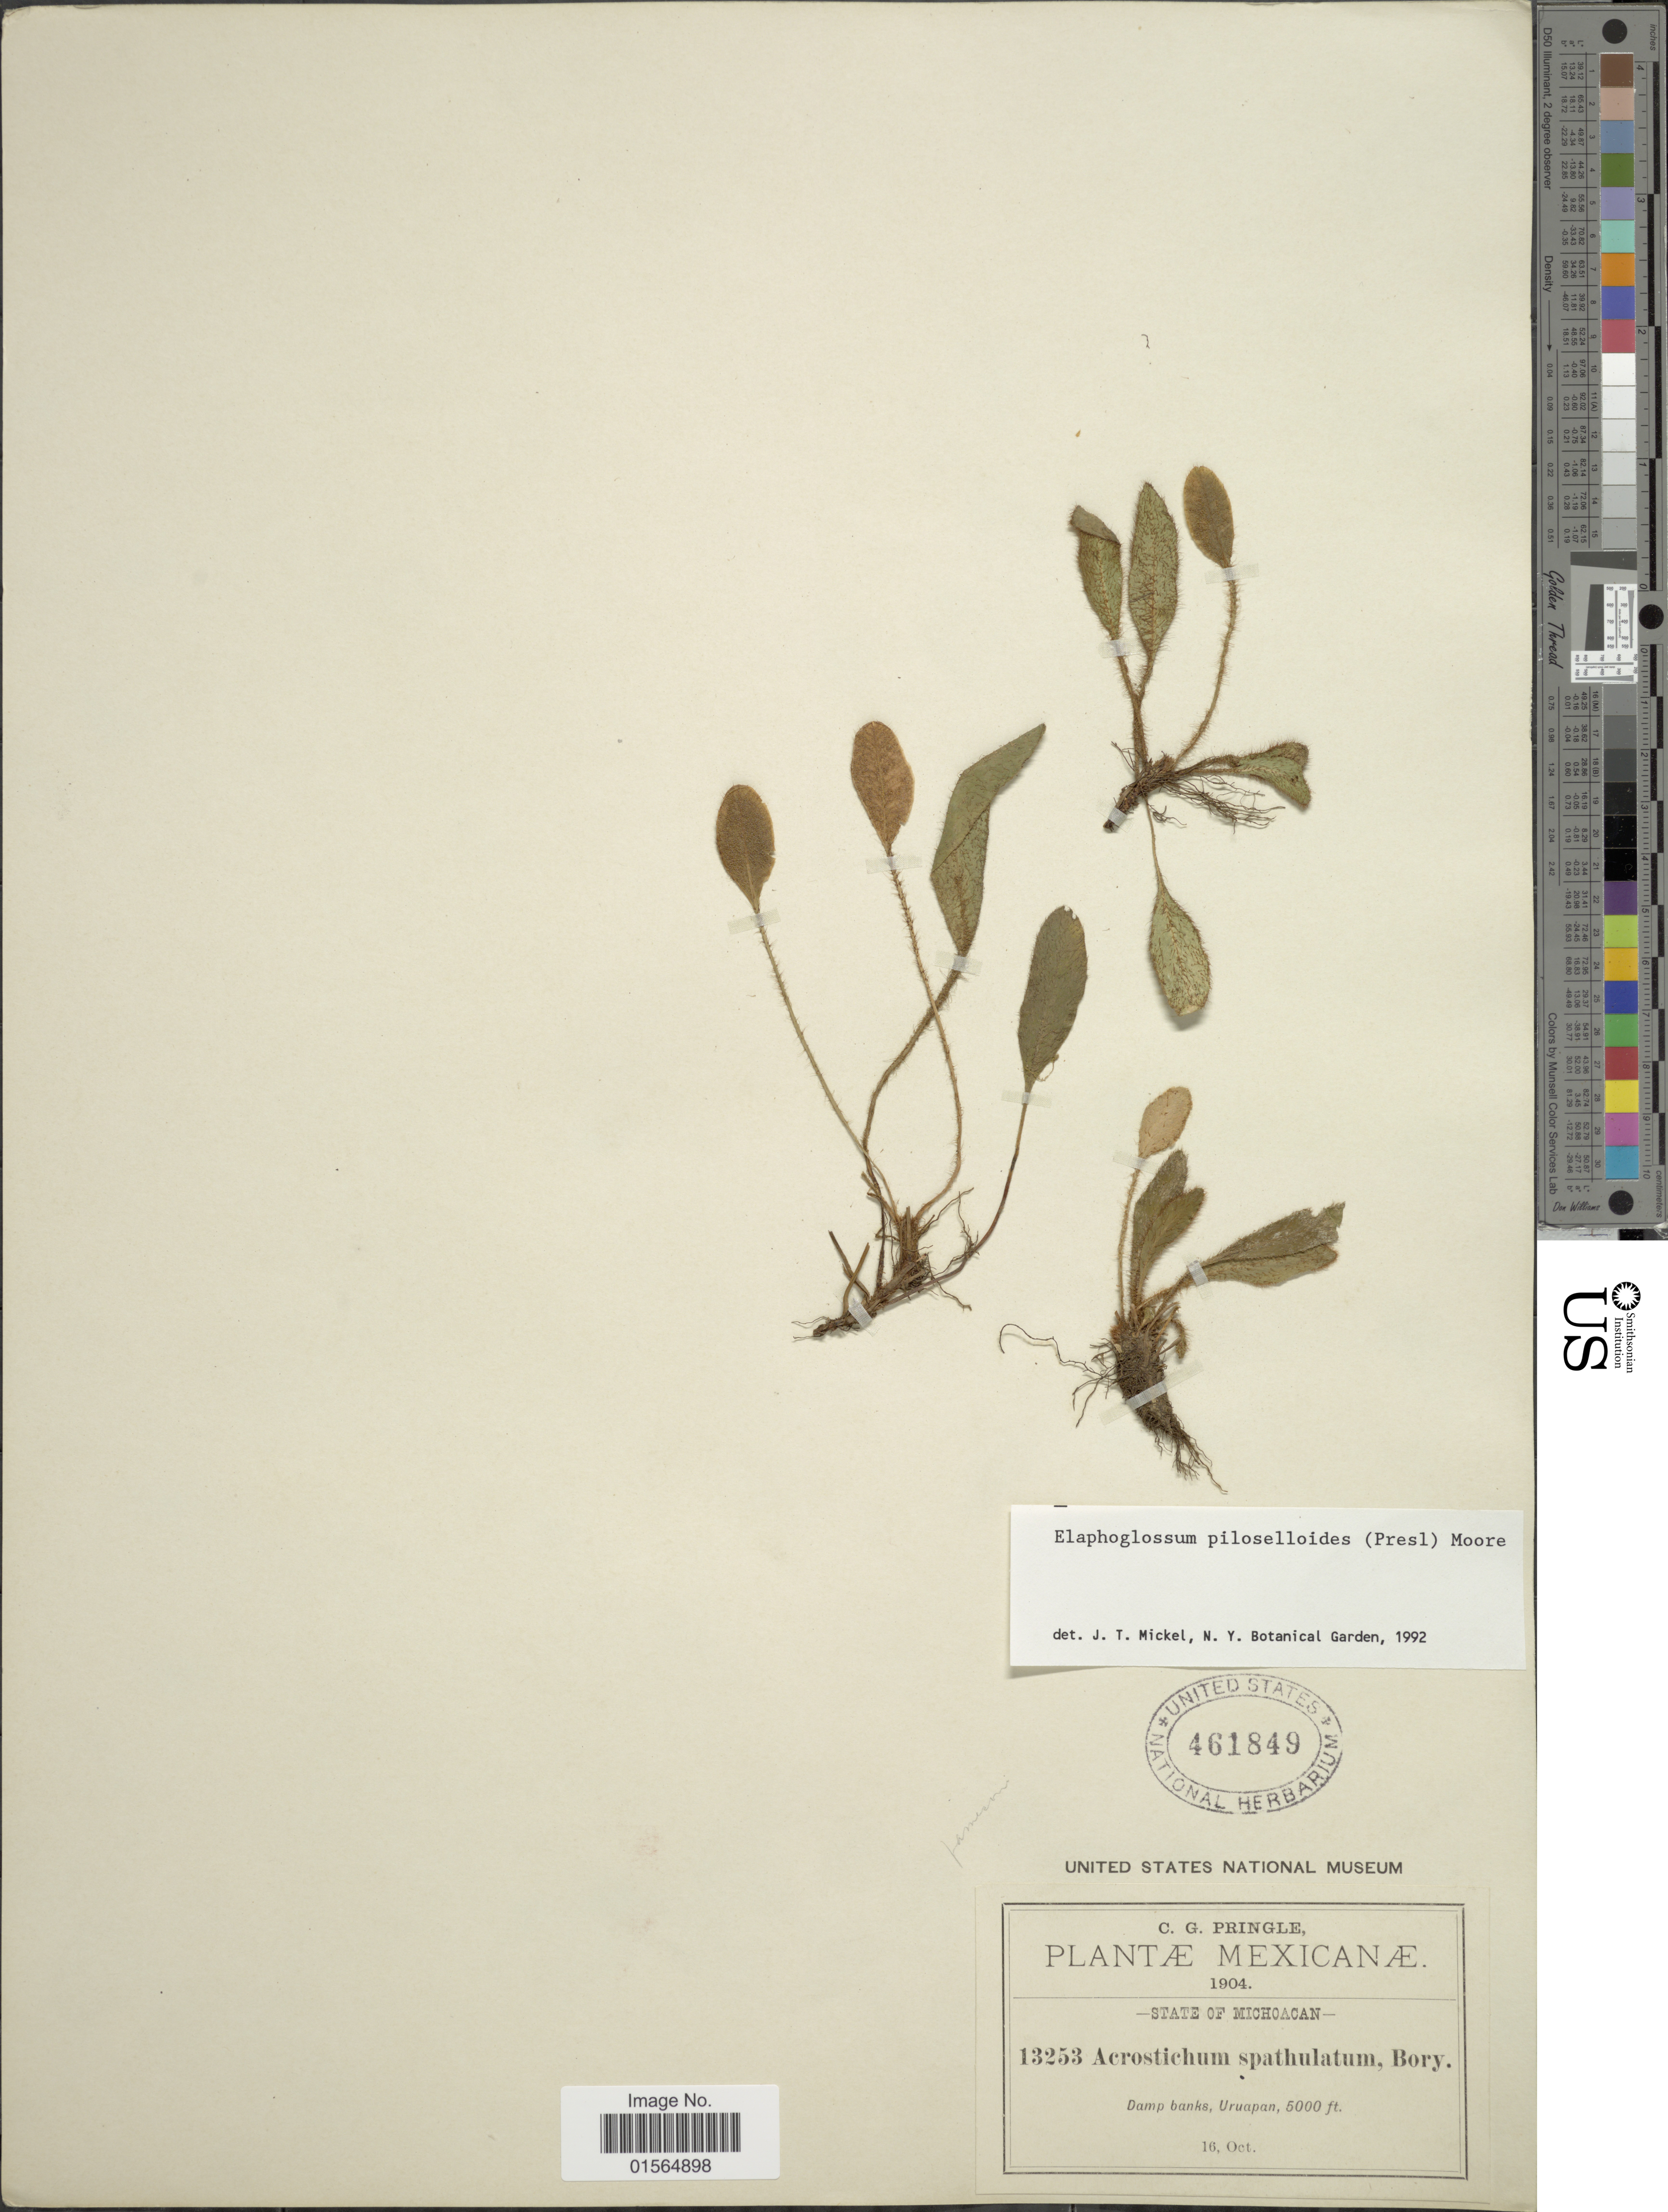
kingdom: Plantae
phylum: Tracheophyta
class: Polypodiopsida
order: Polypodiales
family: Dryopteridaceae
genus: Elaphoglossum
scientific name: Elaphoglossum piloselloides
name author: (C. Presl) T. Moore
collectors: C. G. Pringle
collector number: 13253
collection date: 1904-10-16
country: Mexico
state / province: Michoacán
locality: Damp banks, Uruapan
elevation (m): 1524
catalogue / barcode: US 461849